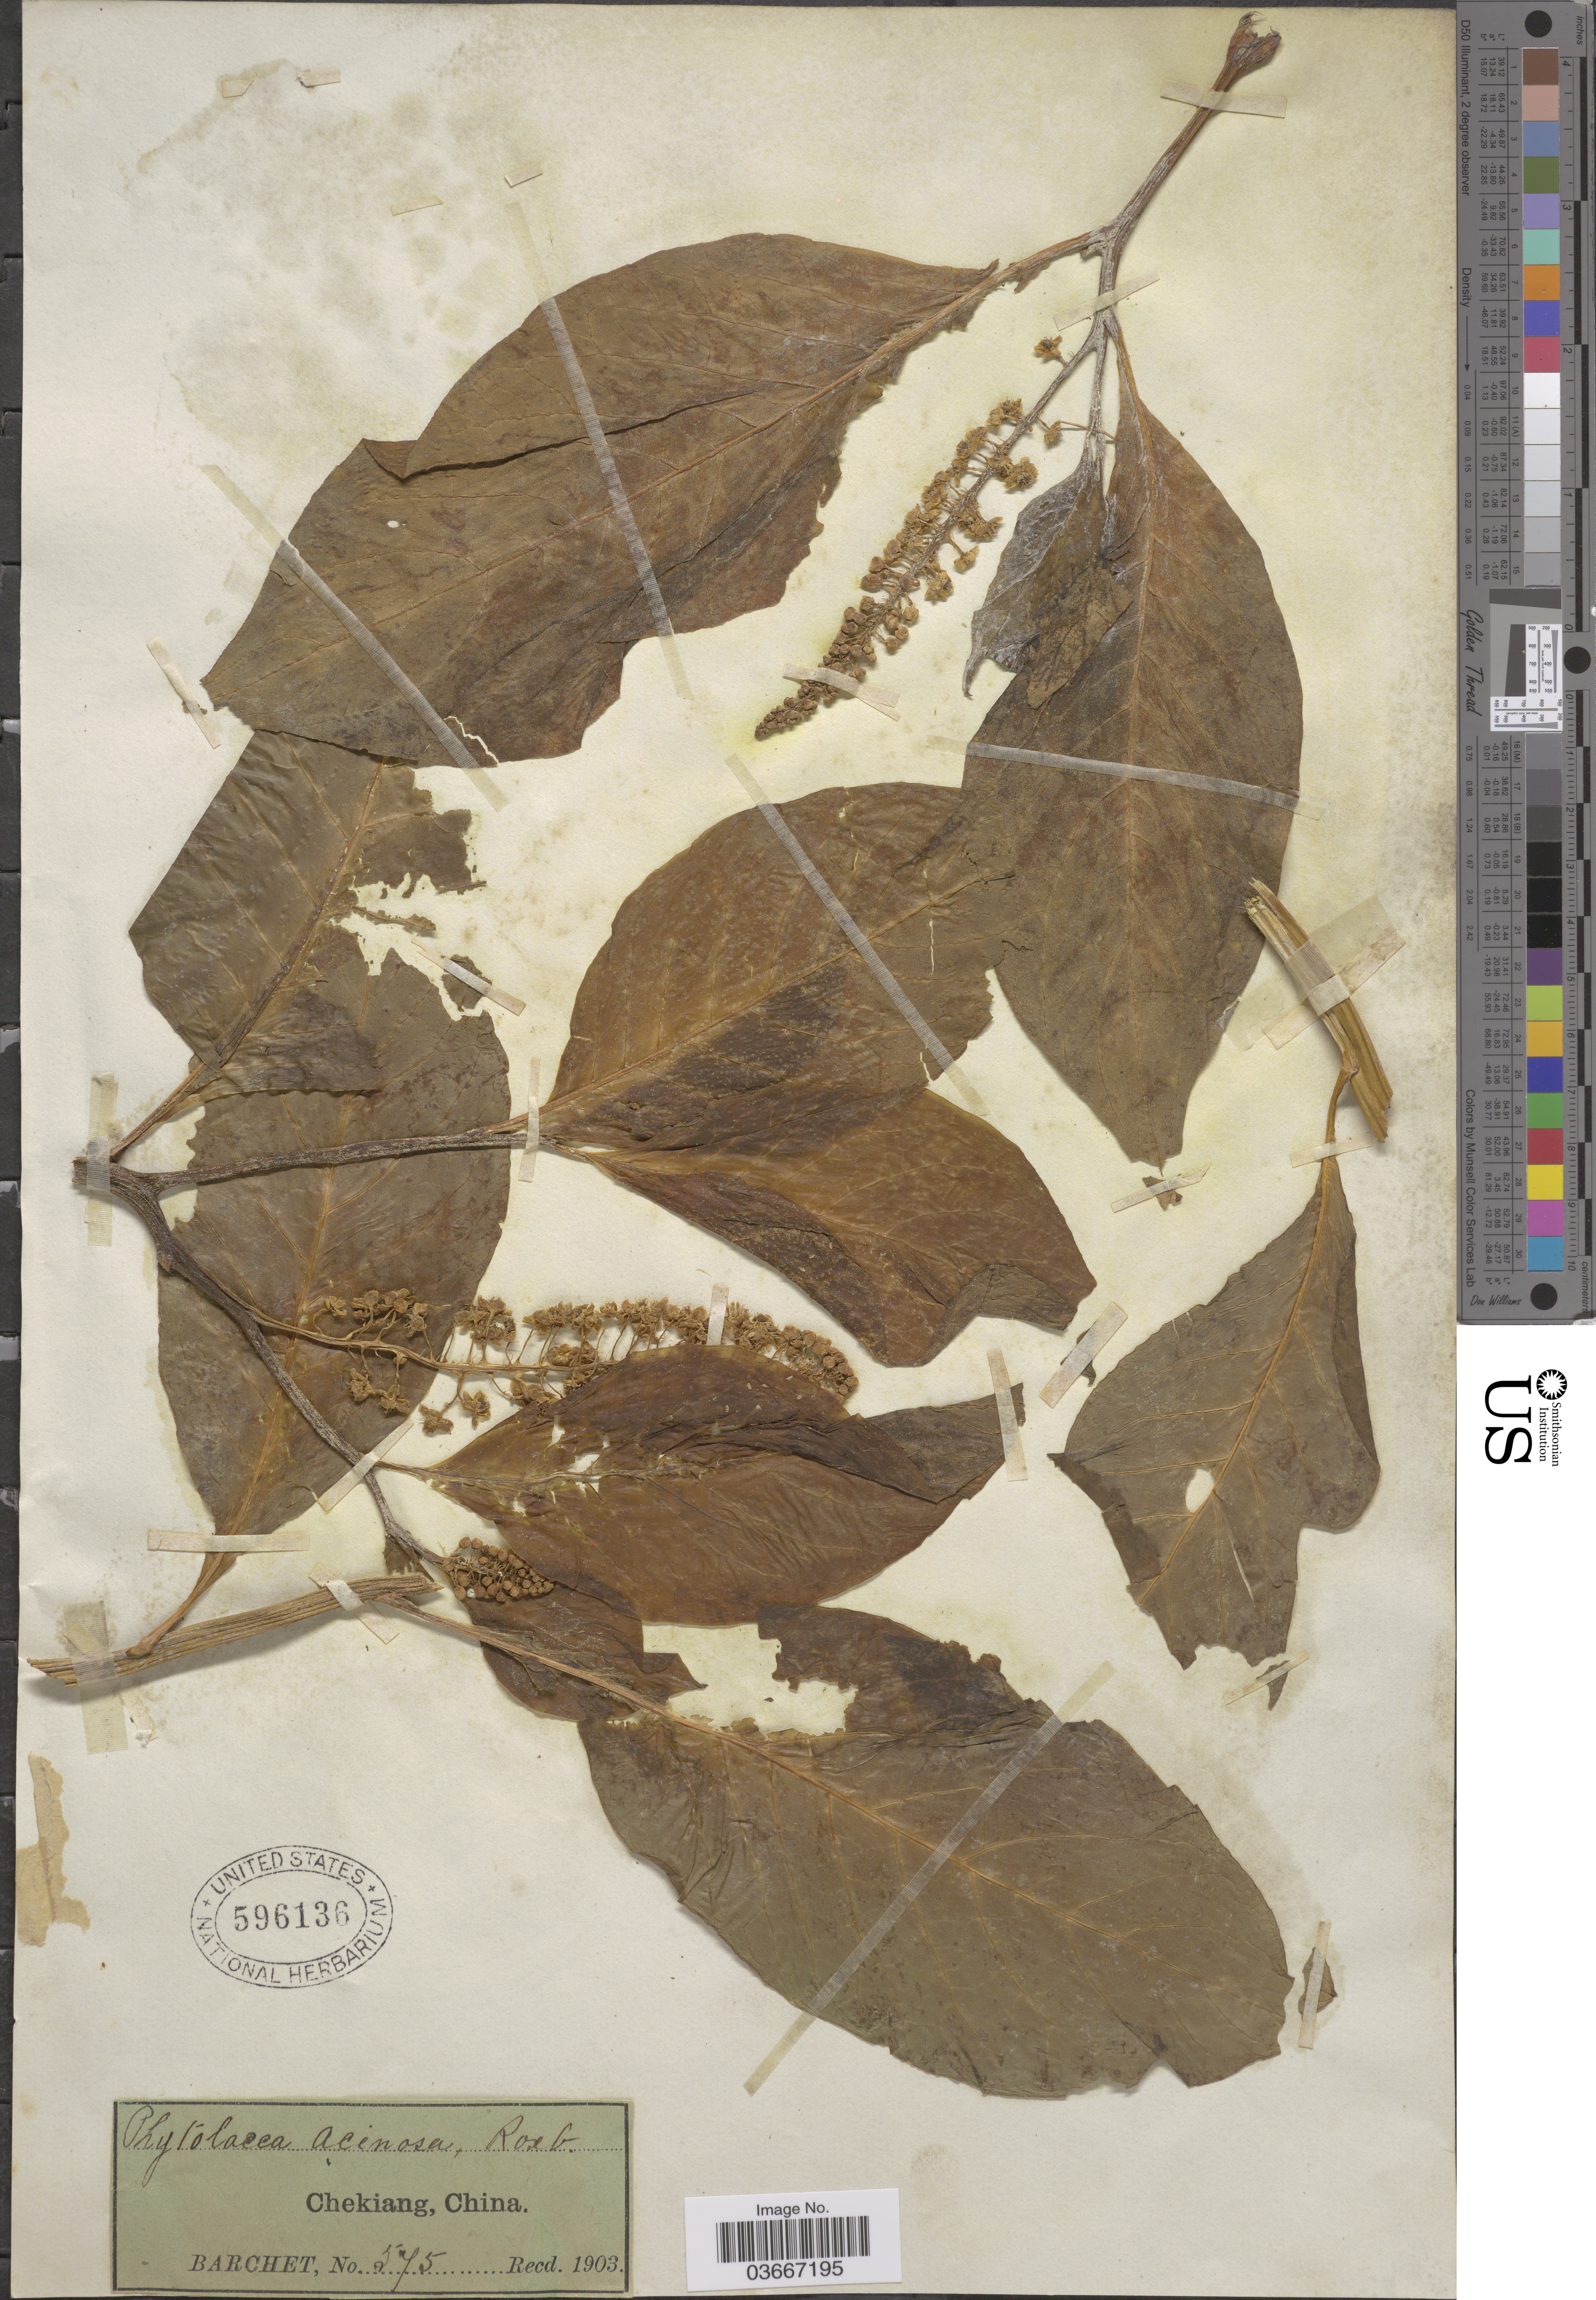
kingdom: Plantae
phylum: Tracheophyta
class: Magnoliopsida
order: Caryophyllales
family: Phytolaccaceae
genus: Phytolacca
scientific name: Phytolacca acinosa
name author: Roxb.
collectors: Barchet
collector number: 575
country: China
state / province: Zhejiang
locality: Chekiang.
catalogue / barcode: US 596136